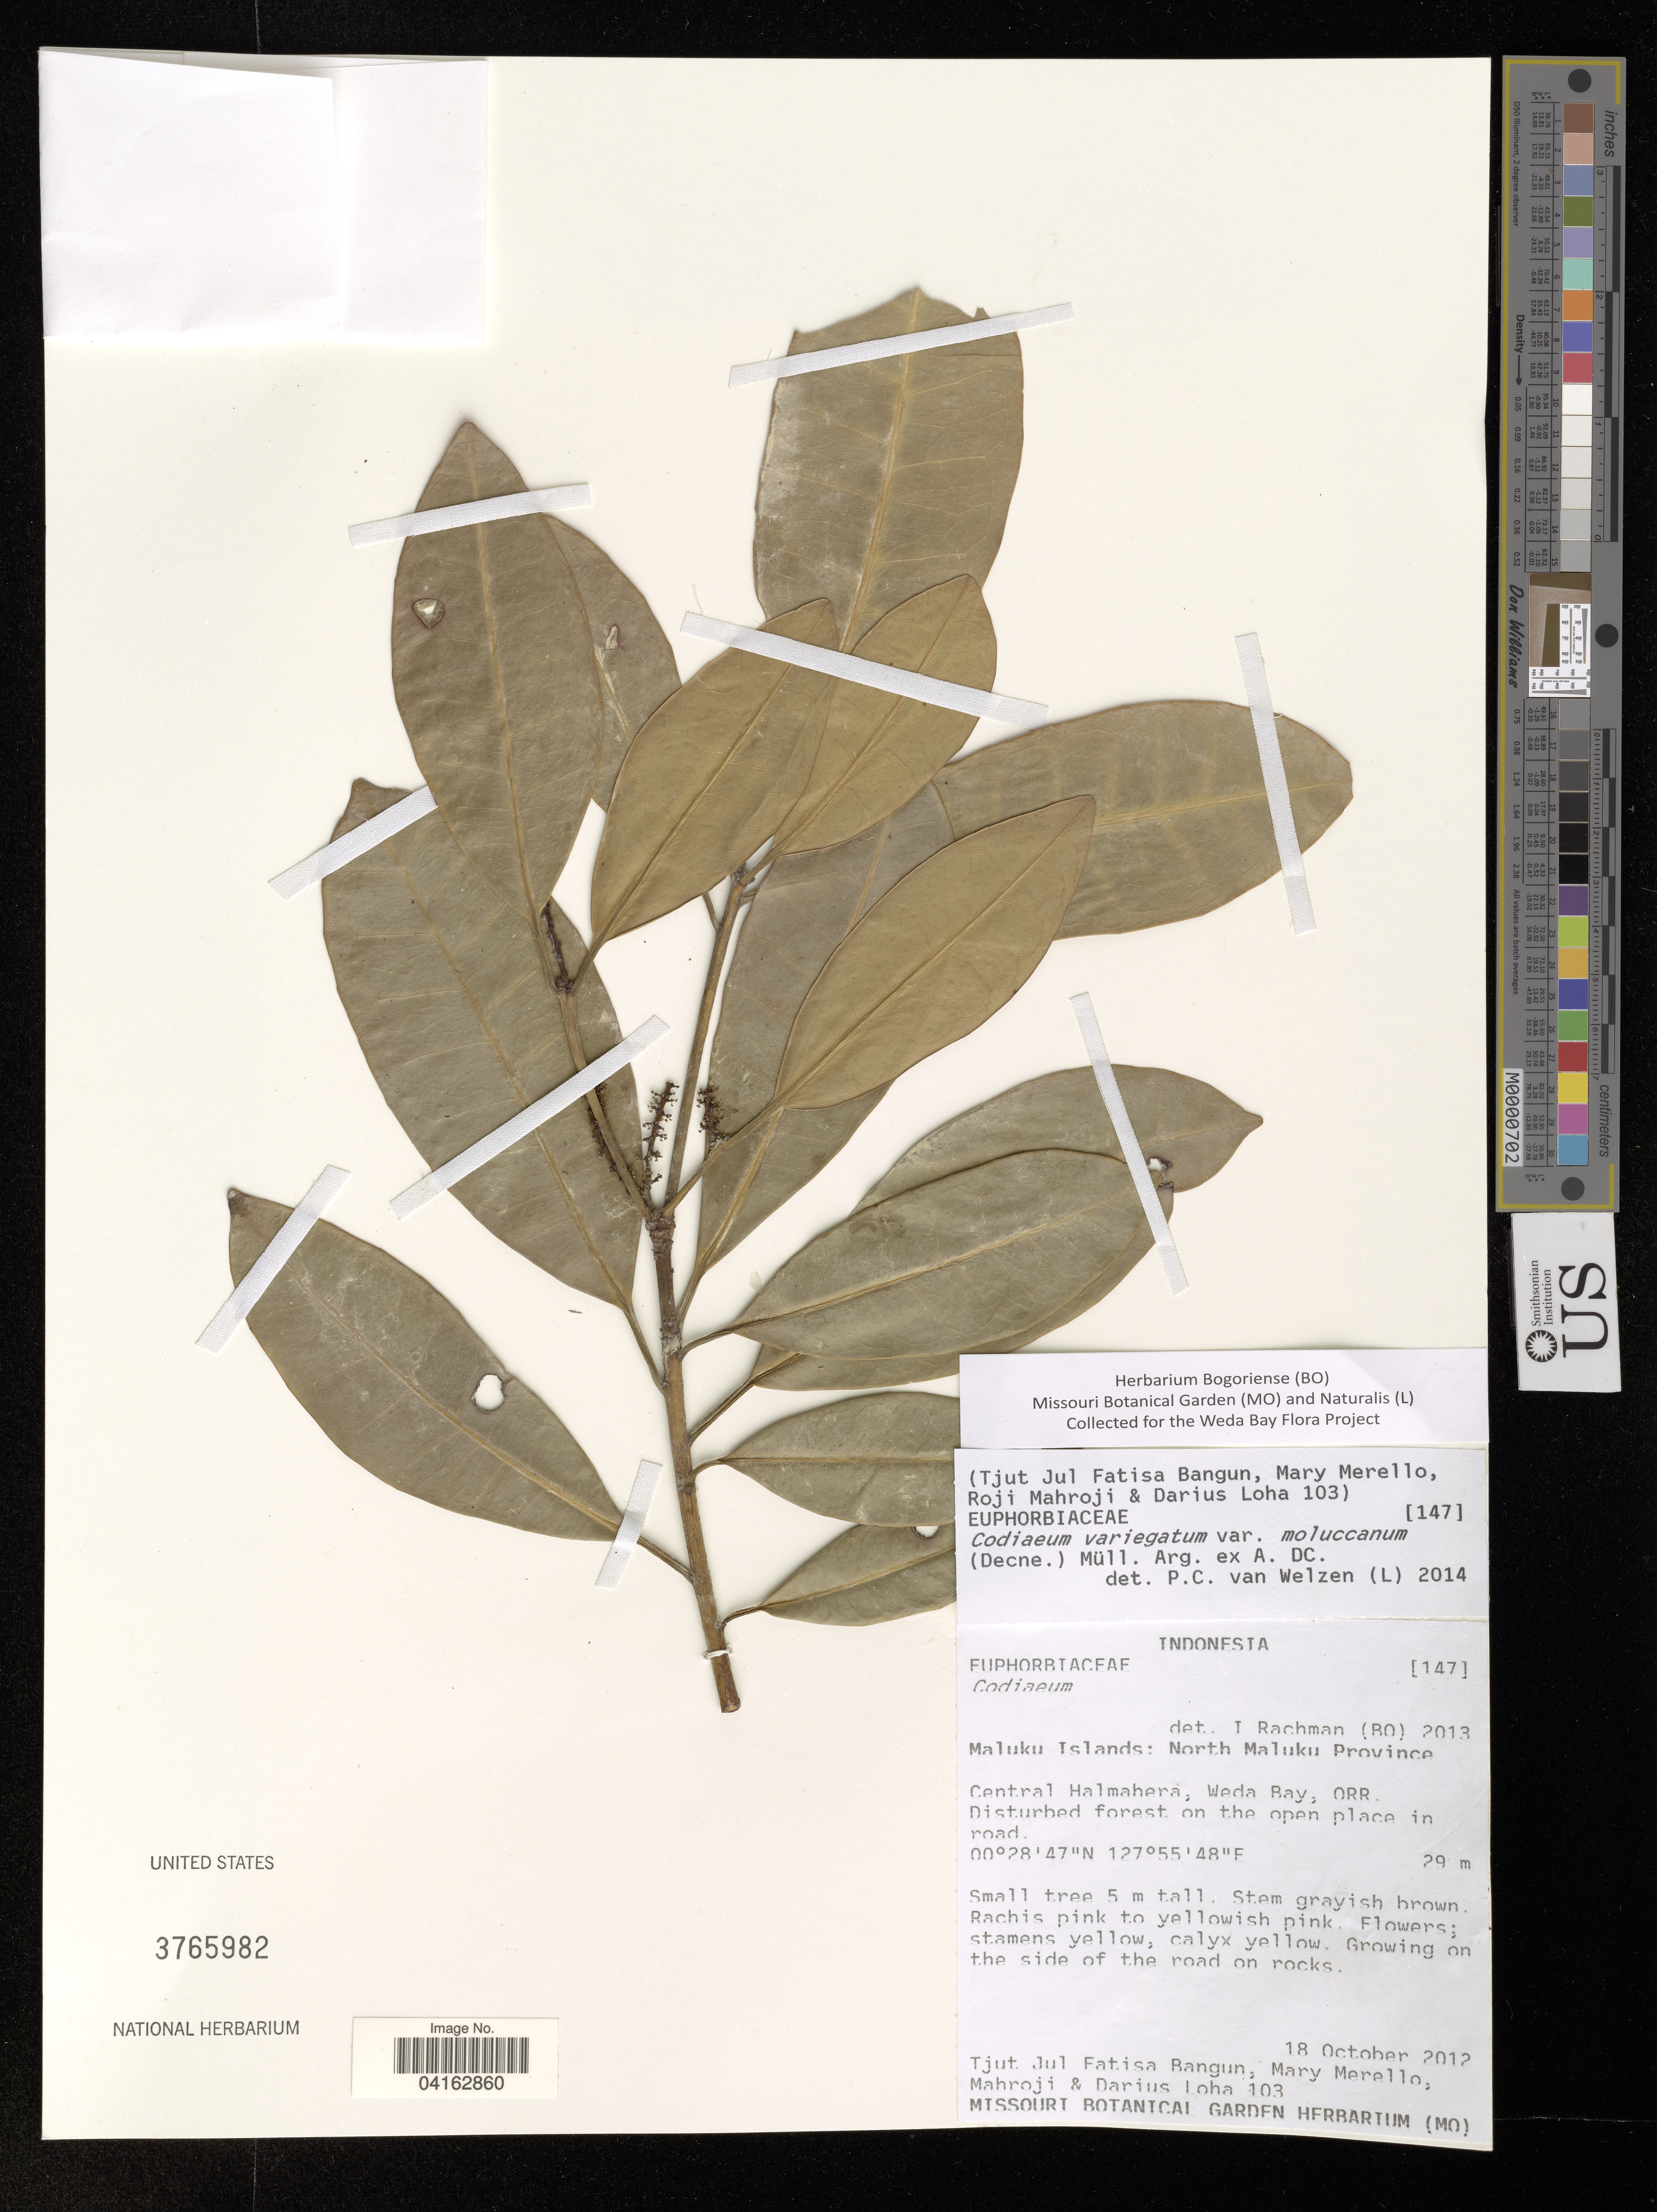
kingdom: Plantae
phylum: Tracheophyta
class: Magnoliopsida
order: Malpighiales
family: Euphorbiaceae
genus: Codiaeum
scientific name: Codiaeum variegatum var. variegatum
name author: (L.) Rumph. ex A. Juss.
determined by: (US) Smithsonian Institution - National Museum of Natural History - Department of Botany (UNITED STATES)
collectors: T. Bangun, M. Merello, R. Mahroji & D. Loha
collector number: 103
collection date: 2012-10-18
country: Indonesia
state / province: Maluku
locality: Maluku Islands: North Maluku Province. Central Halmahera, Weda Bay, ORR. Disturbed forest on the open place in road.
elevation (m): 29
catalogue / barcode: US 3765982